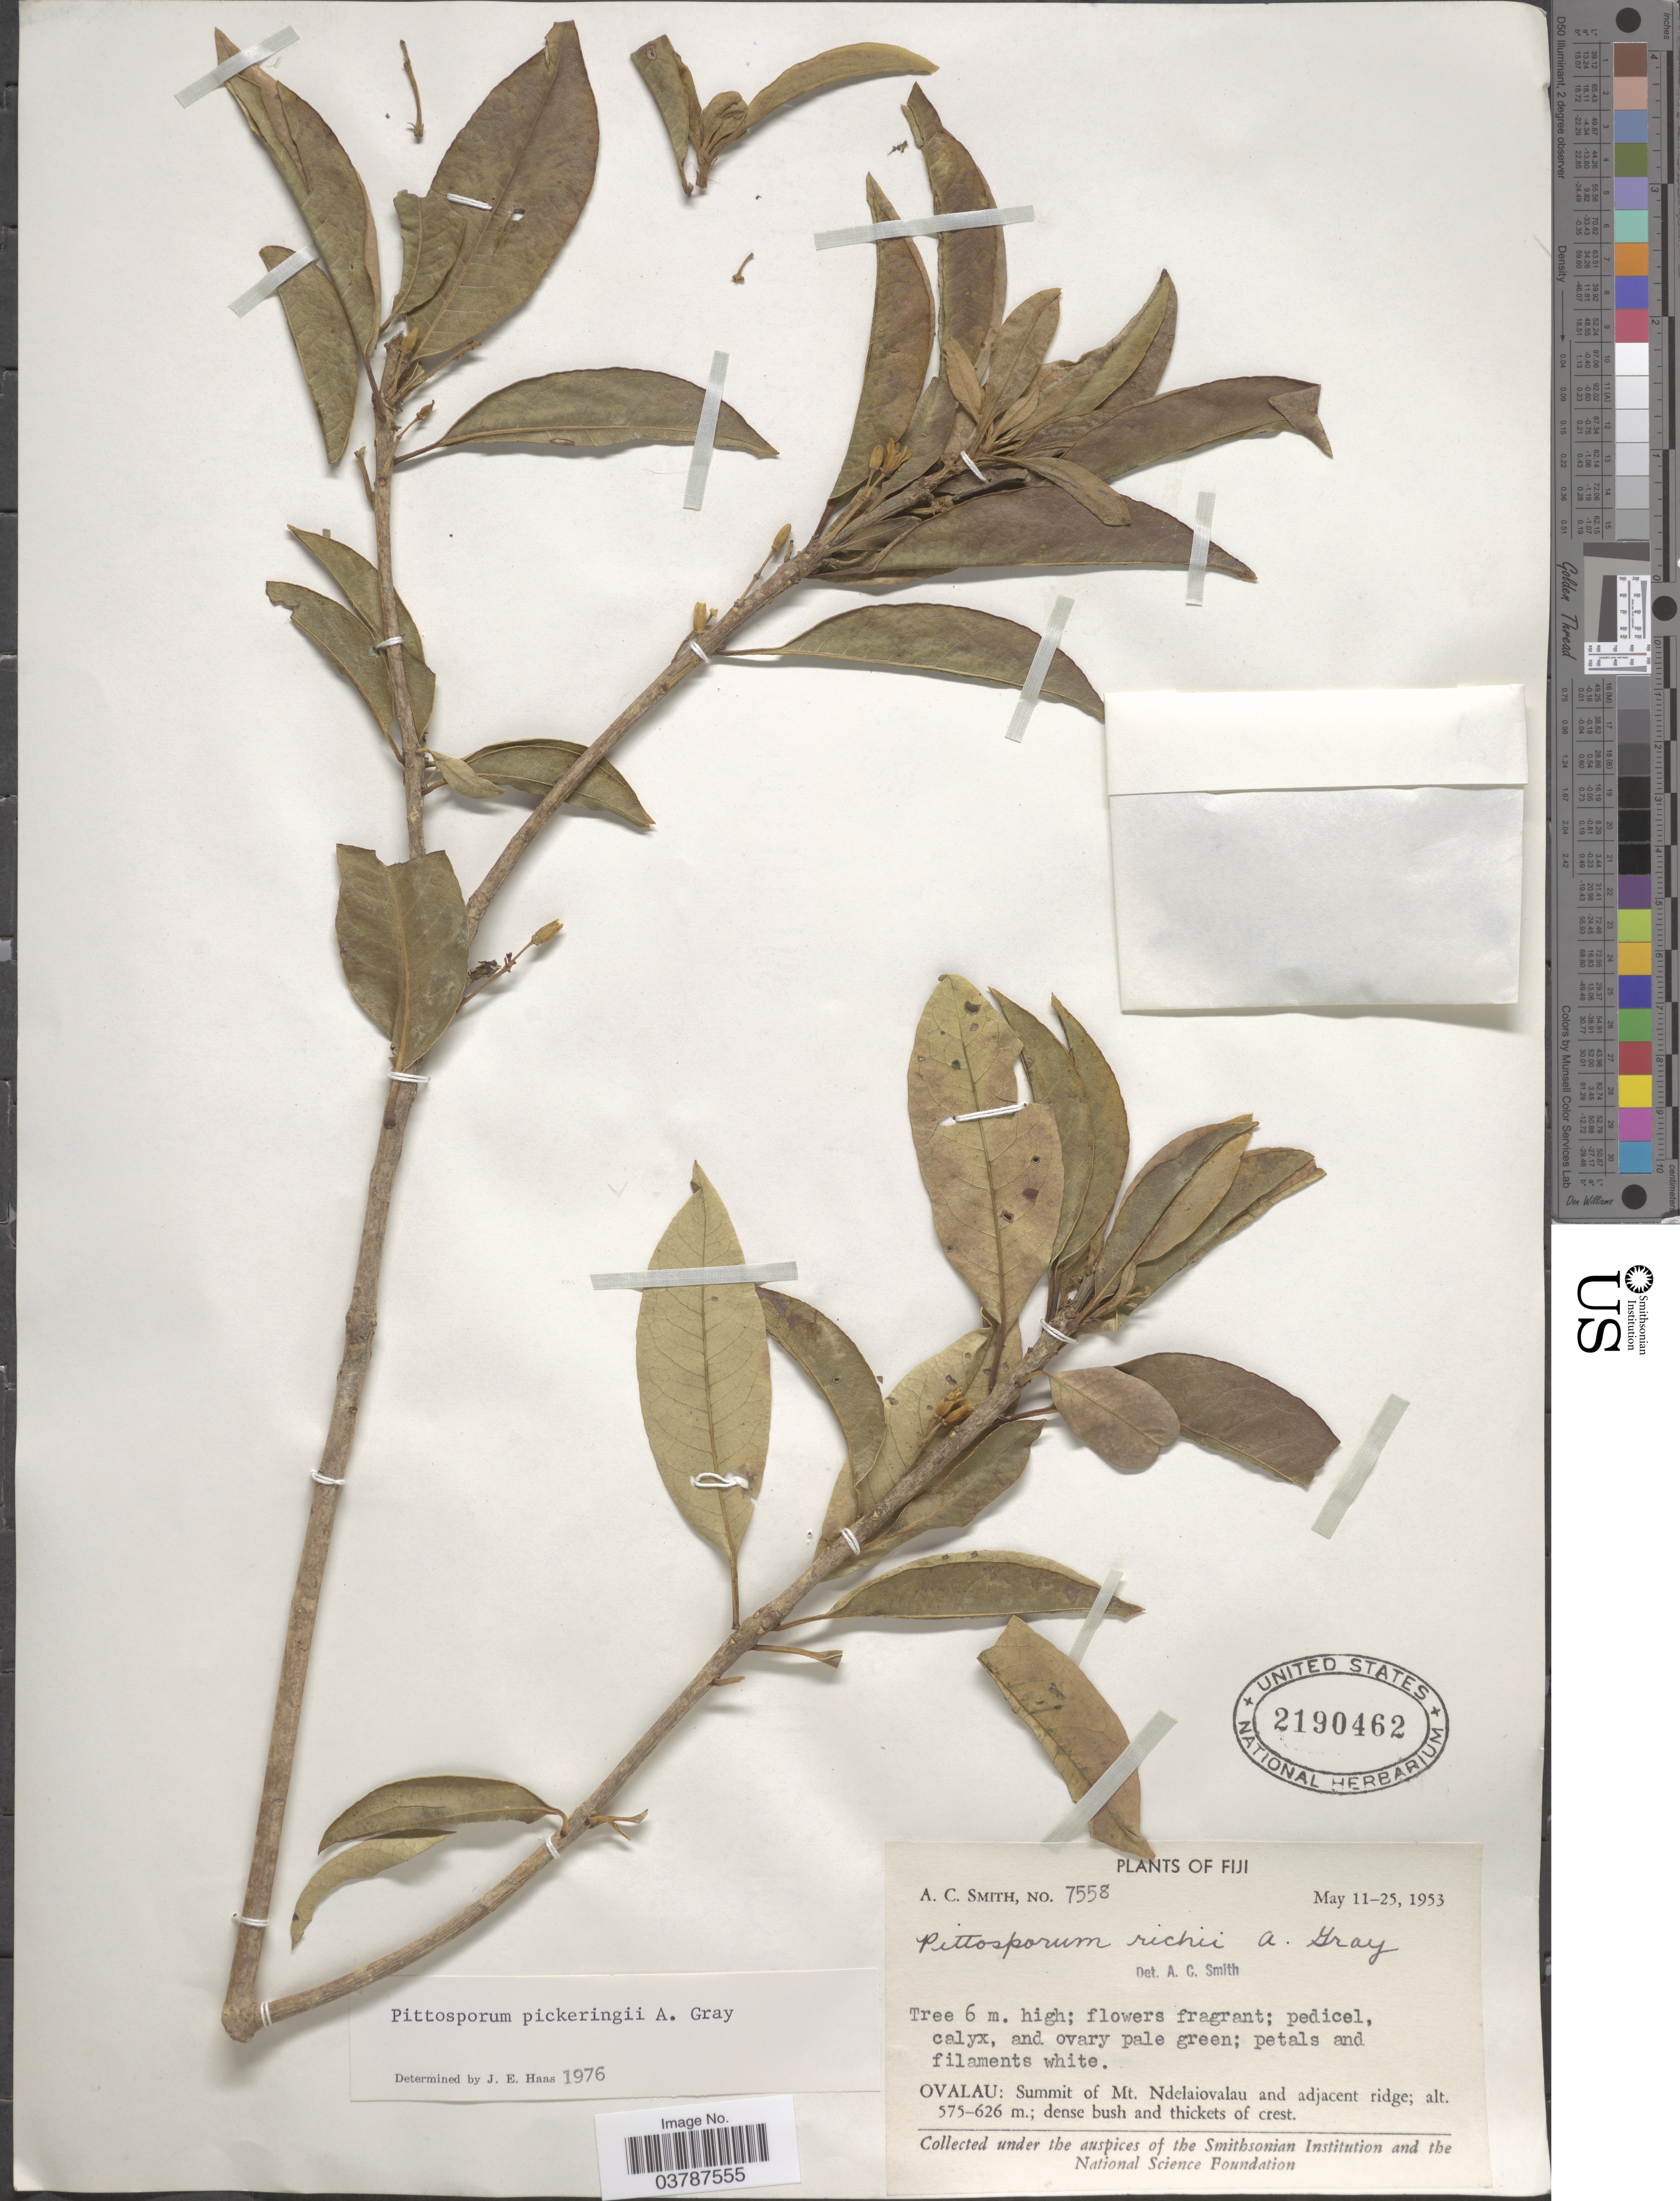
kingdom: Plantae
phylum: Tracheophyta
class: Magnoliopsida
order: Apiales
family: Pittosporaceae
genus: Pittosporum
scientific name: Pittosporum pickeringii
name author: A. Gray in Wilkes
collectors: A. C. Smith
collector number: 7558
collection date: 1953-05-11/1953-05-25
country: Fiji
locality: Ovalau: Summit of Mt. Ndelaiovalau and adjacent ridge.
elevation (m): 575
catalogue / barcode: US 2190462